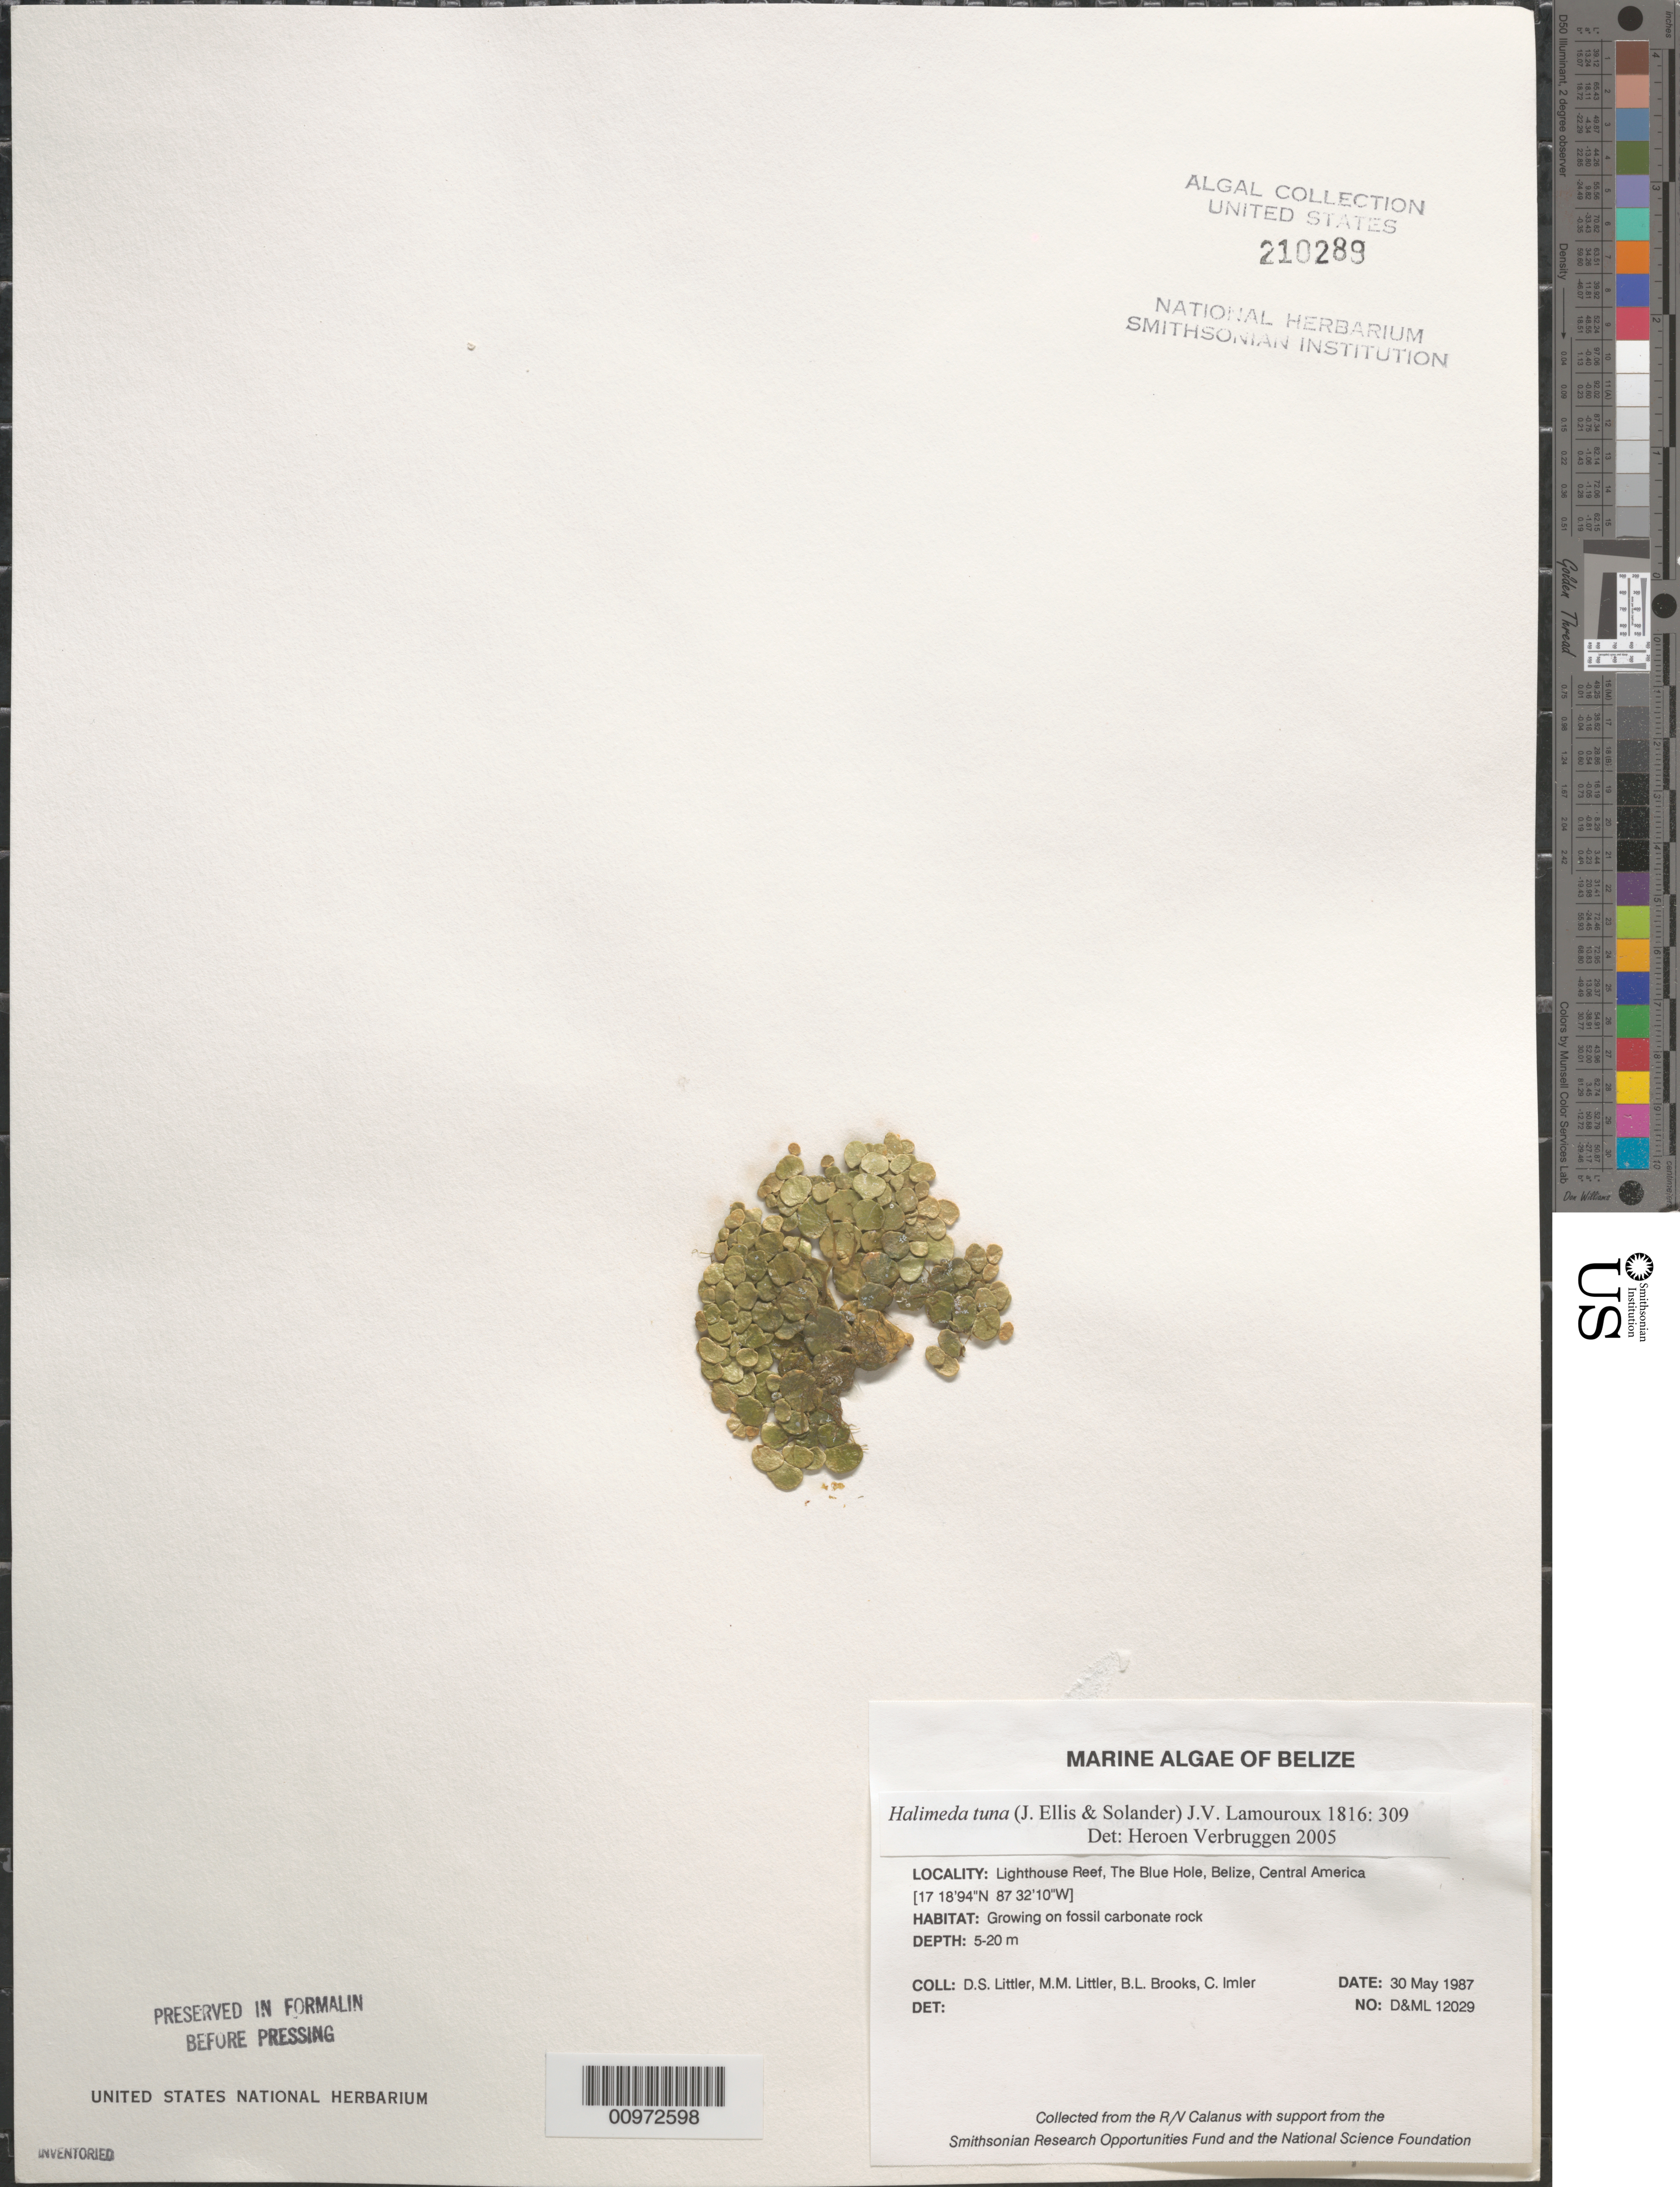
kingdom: Plantae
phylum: Chlorophyta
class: Ulvophyceae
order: Bryopsidales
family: Halimedaceae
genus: Halimeda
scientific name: Halimeda tuna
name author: (J. Ellis & Sol.) J.V.Lamouroux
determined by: Verbruggen, H.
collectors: D. S. Littler, M. M. Littler, B. Brooks & C. Imler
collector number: D&ML 12029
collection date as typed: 30 May 1987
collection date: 1987-05-30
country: Belize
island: Lighthouse Reef Atoll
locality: The Blue Hole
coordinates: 17 18'94"N, 87 32'10"W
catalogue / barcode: US 210289